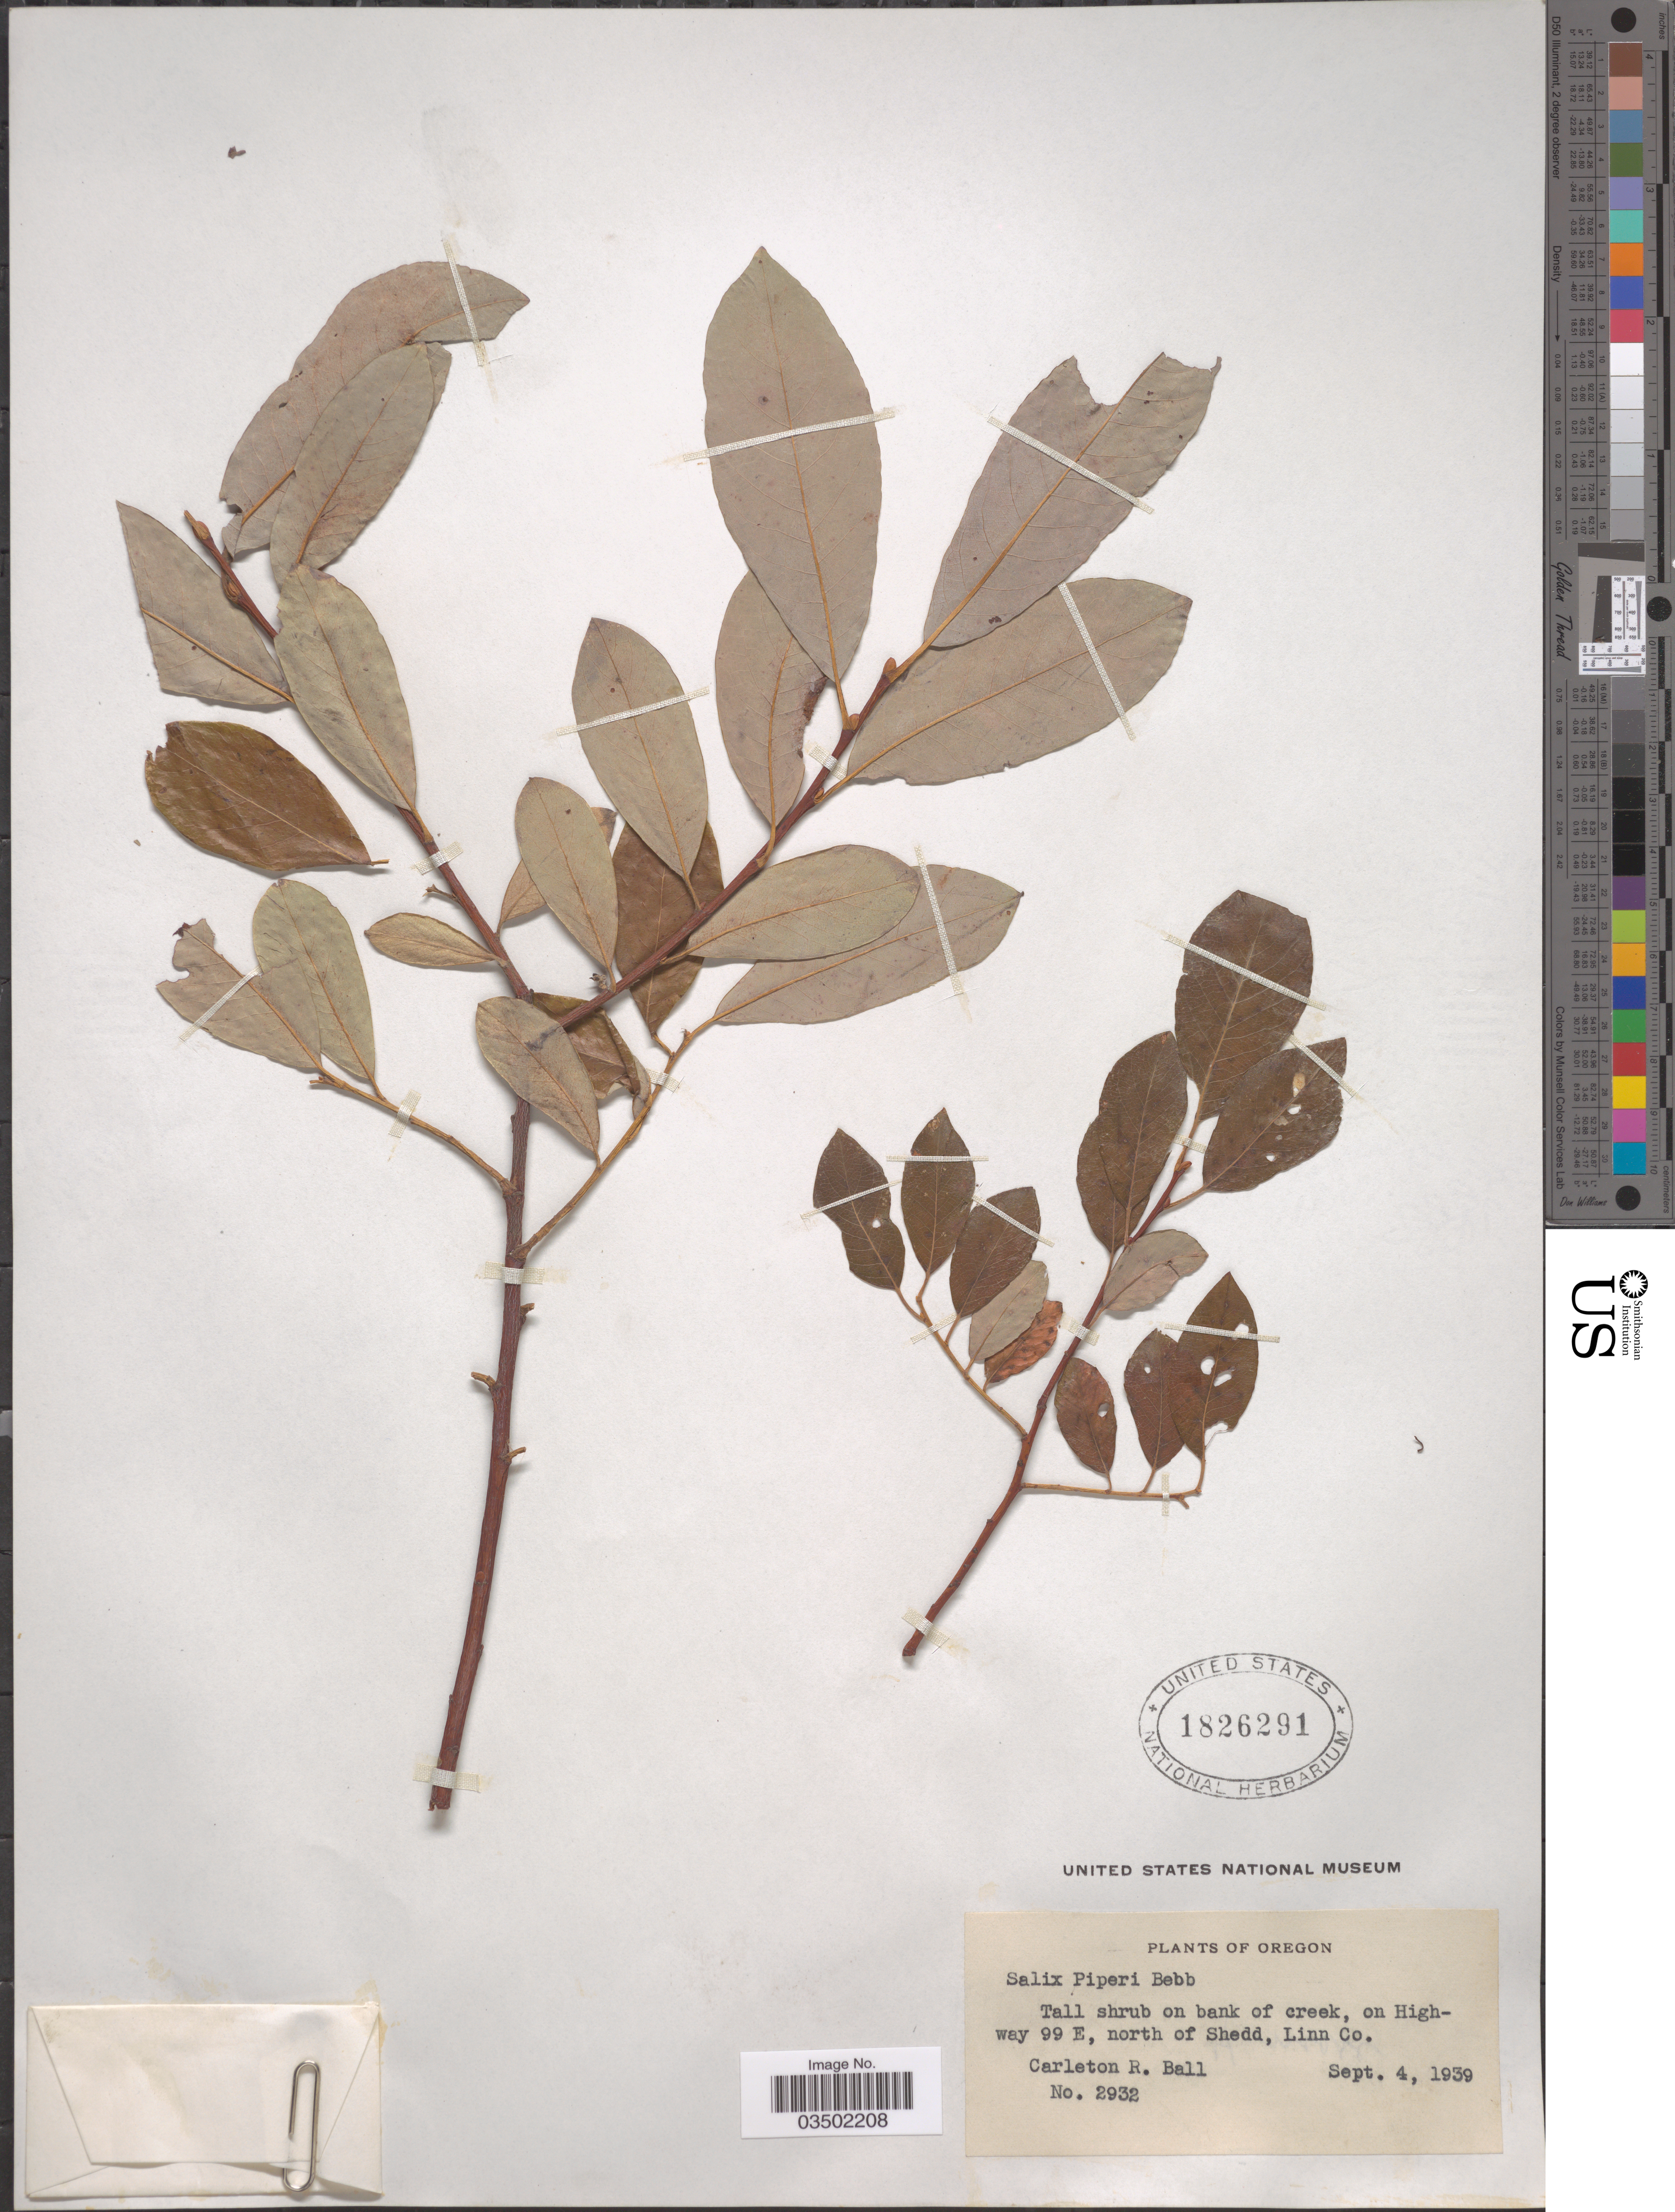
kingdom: Plantae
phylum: Tracheophyta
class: Magnoliopsida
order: Malpighiales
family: Salicaceae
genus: Salix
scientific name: Salix piperi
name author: Bebb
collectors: C. R. Ball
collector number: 2932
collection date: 1939-09-04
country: United States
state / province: Oregon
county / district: Linn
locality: On Highway 99 E, north of Shedd, Linn Co.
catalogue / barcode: US 1826291